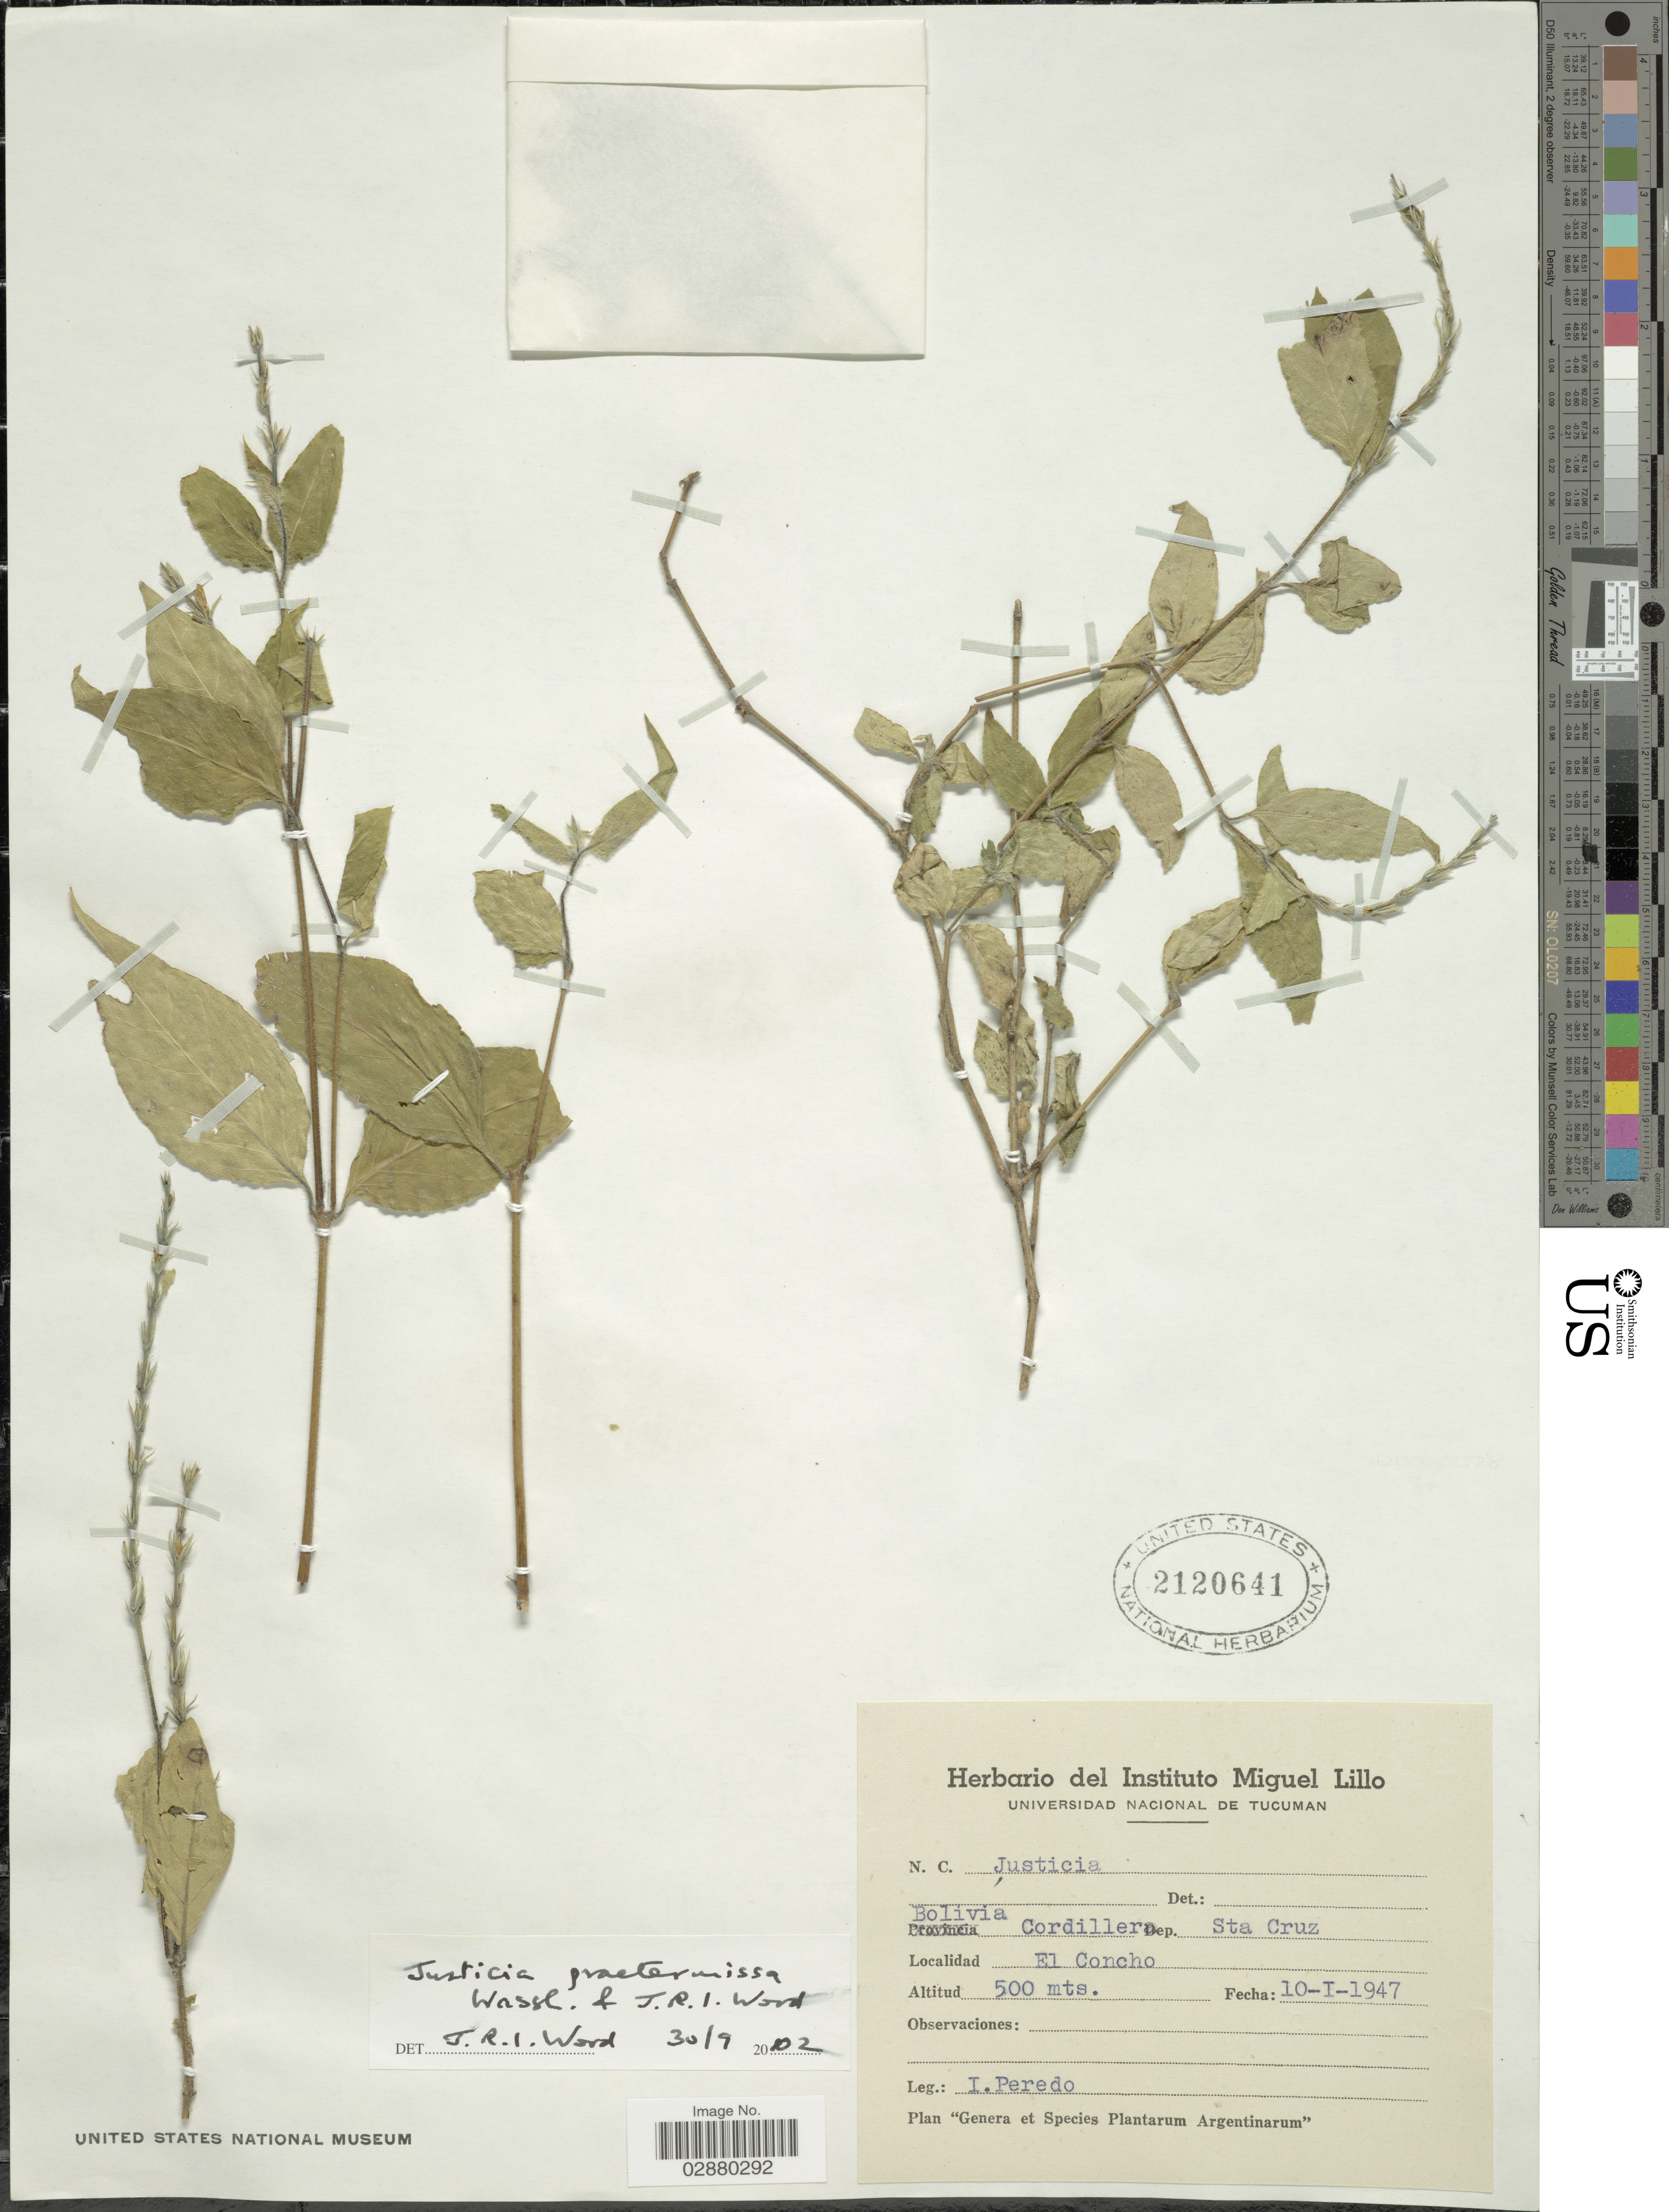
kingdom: Plantae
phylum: Tracheophyta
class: Magnoliopsida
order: Lamiales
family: Acanthaceae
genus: Justicia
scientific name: Justicia praetermissa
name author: Wassh. & J.R.I. Wood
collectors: I. Peredo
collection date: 1947-01-10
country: Bolivia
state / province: Santa Cruz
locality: Cordillera, Dep. Sta Cruz.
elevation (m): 500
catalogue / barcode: US 2120641